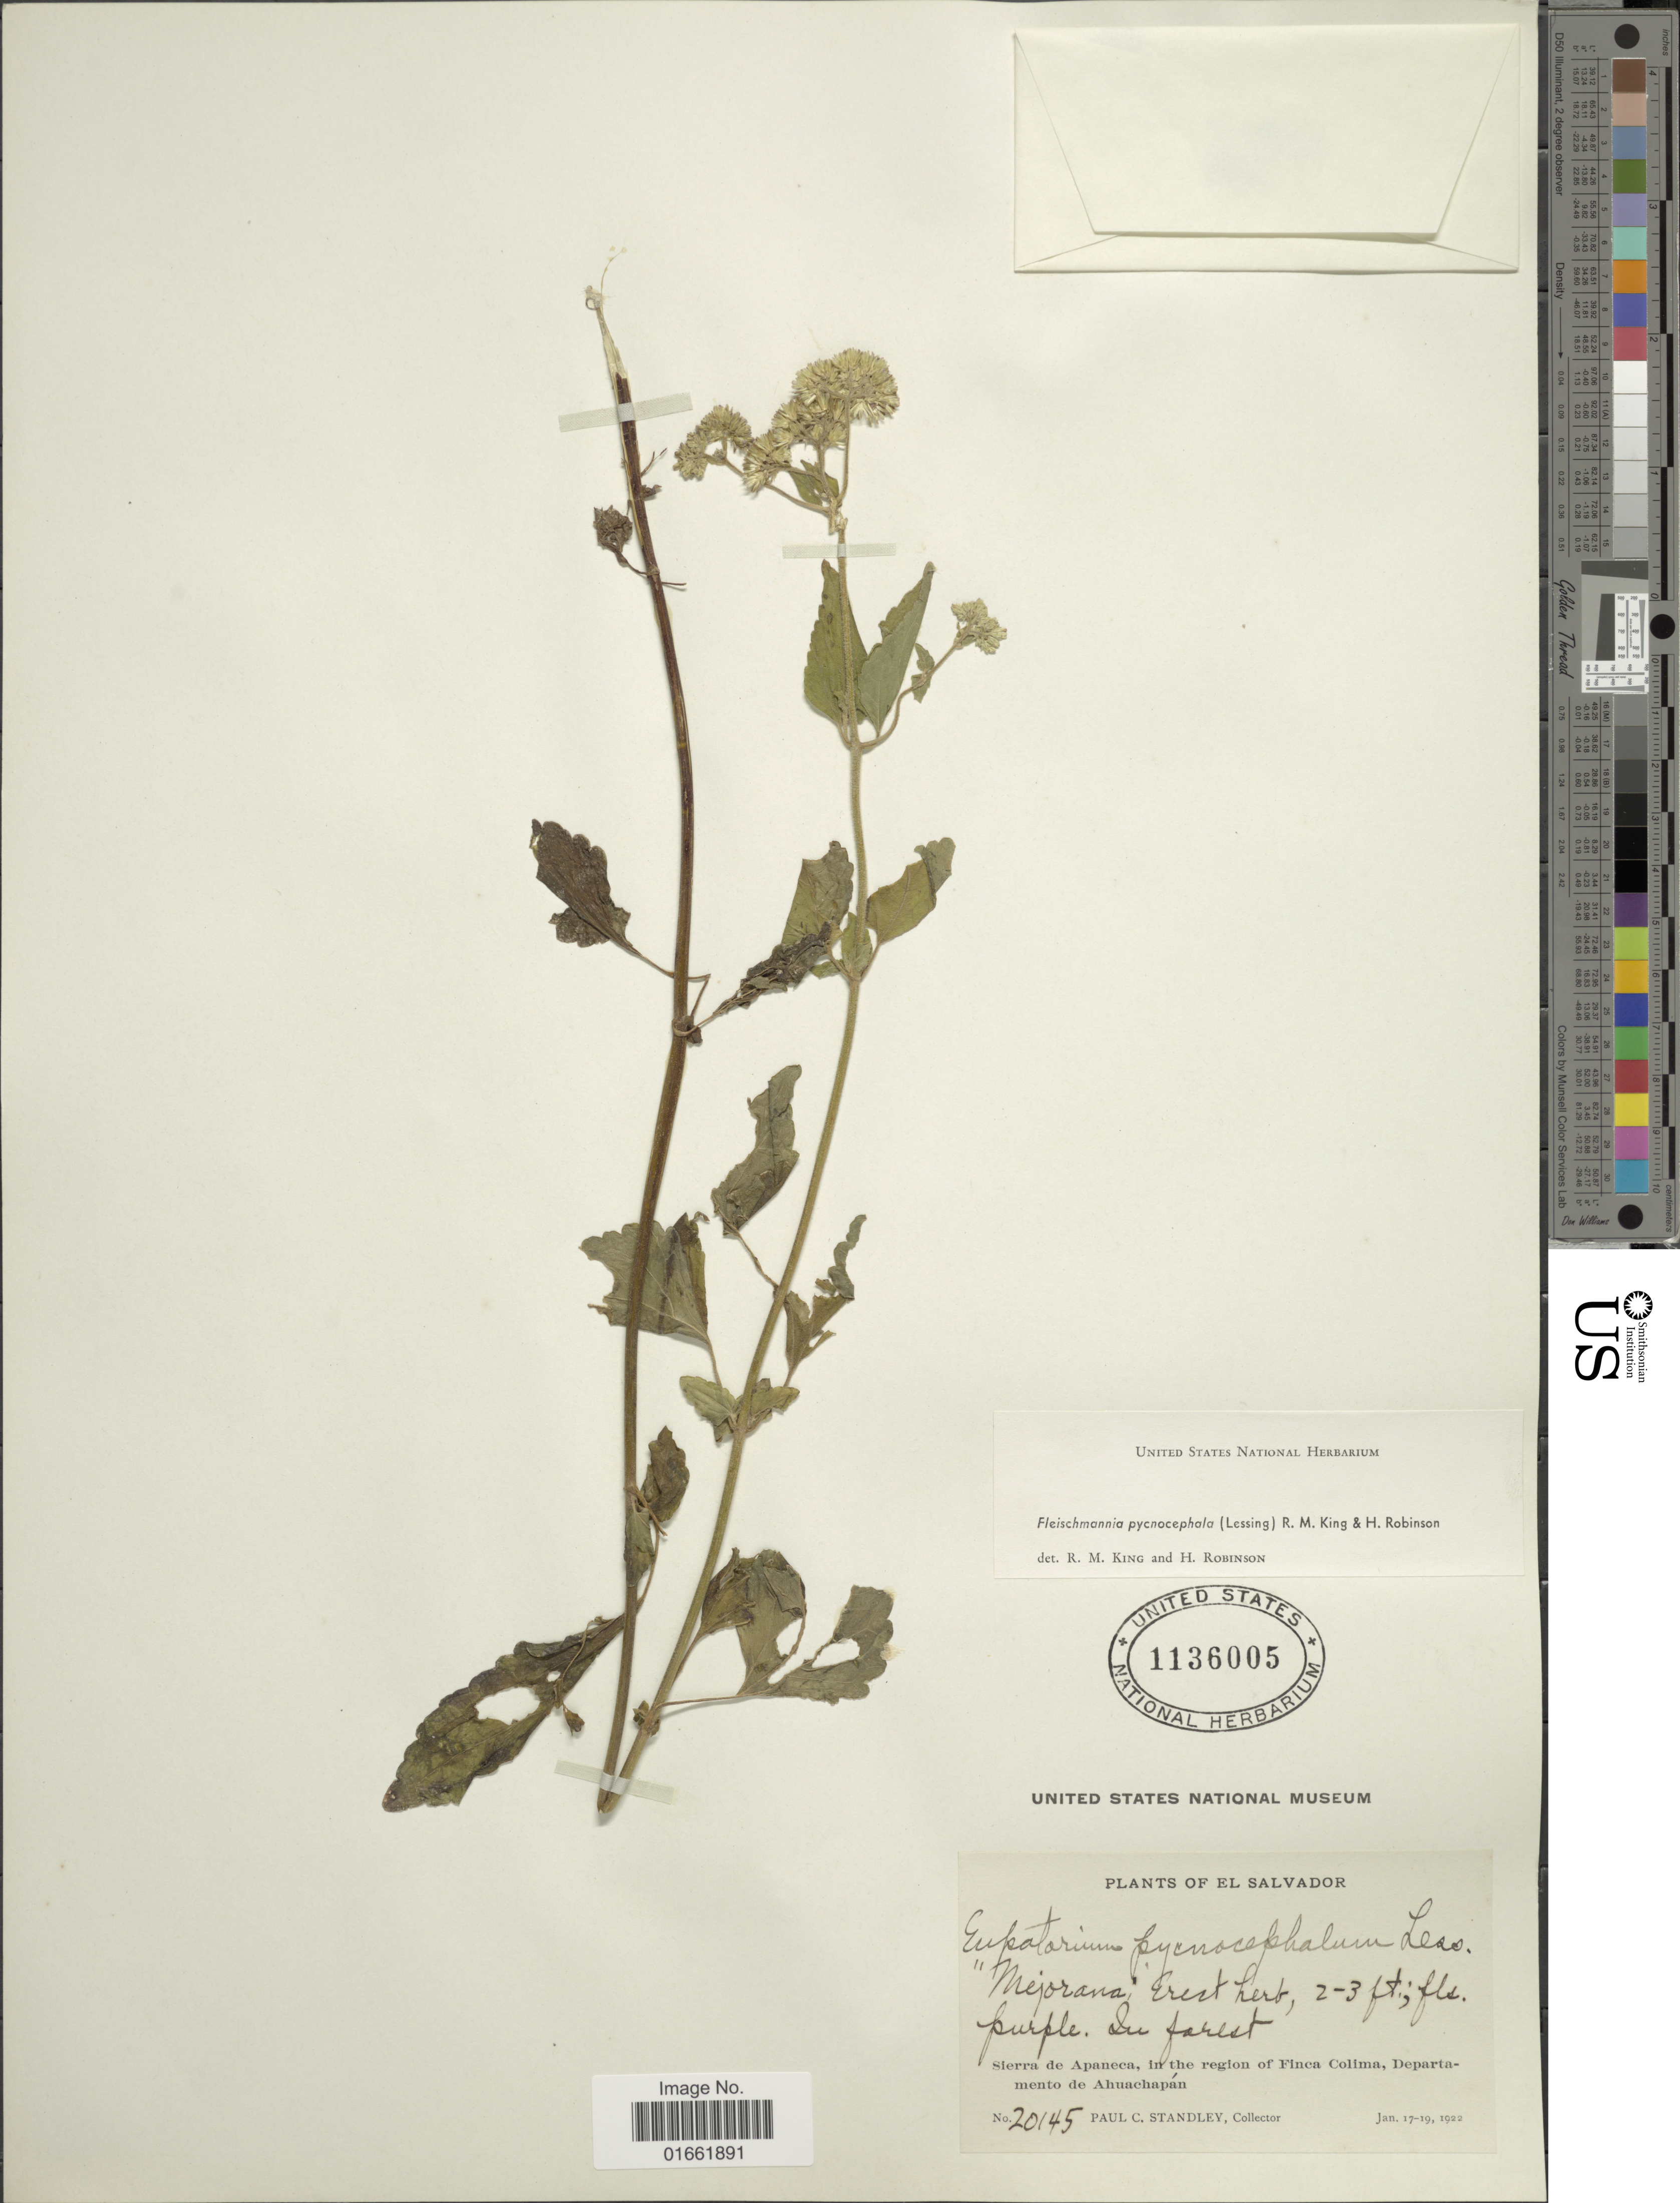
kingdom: Plantae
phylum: Tracheophyta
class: Magnoliopsida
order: Asterales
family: Asteraceae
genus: Fleischmannia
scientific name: Fleischmannia pycnocephala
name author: (Less.) R.M. King & H. Rob.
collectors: P. C. Standley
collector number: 20145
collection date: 1922-01-17/1922-01-19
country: El Salvador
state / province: Ahuachapan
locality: Sierra de Apaneca, in the region of Finca Colima, Departamento de Ahuachapán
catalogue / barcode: US 1136005